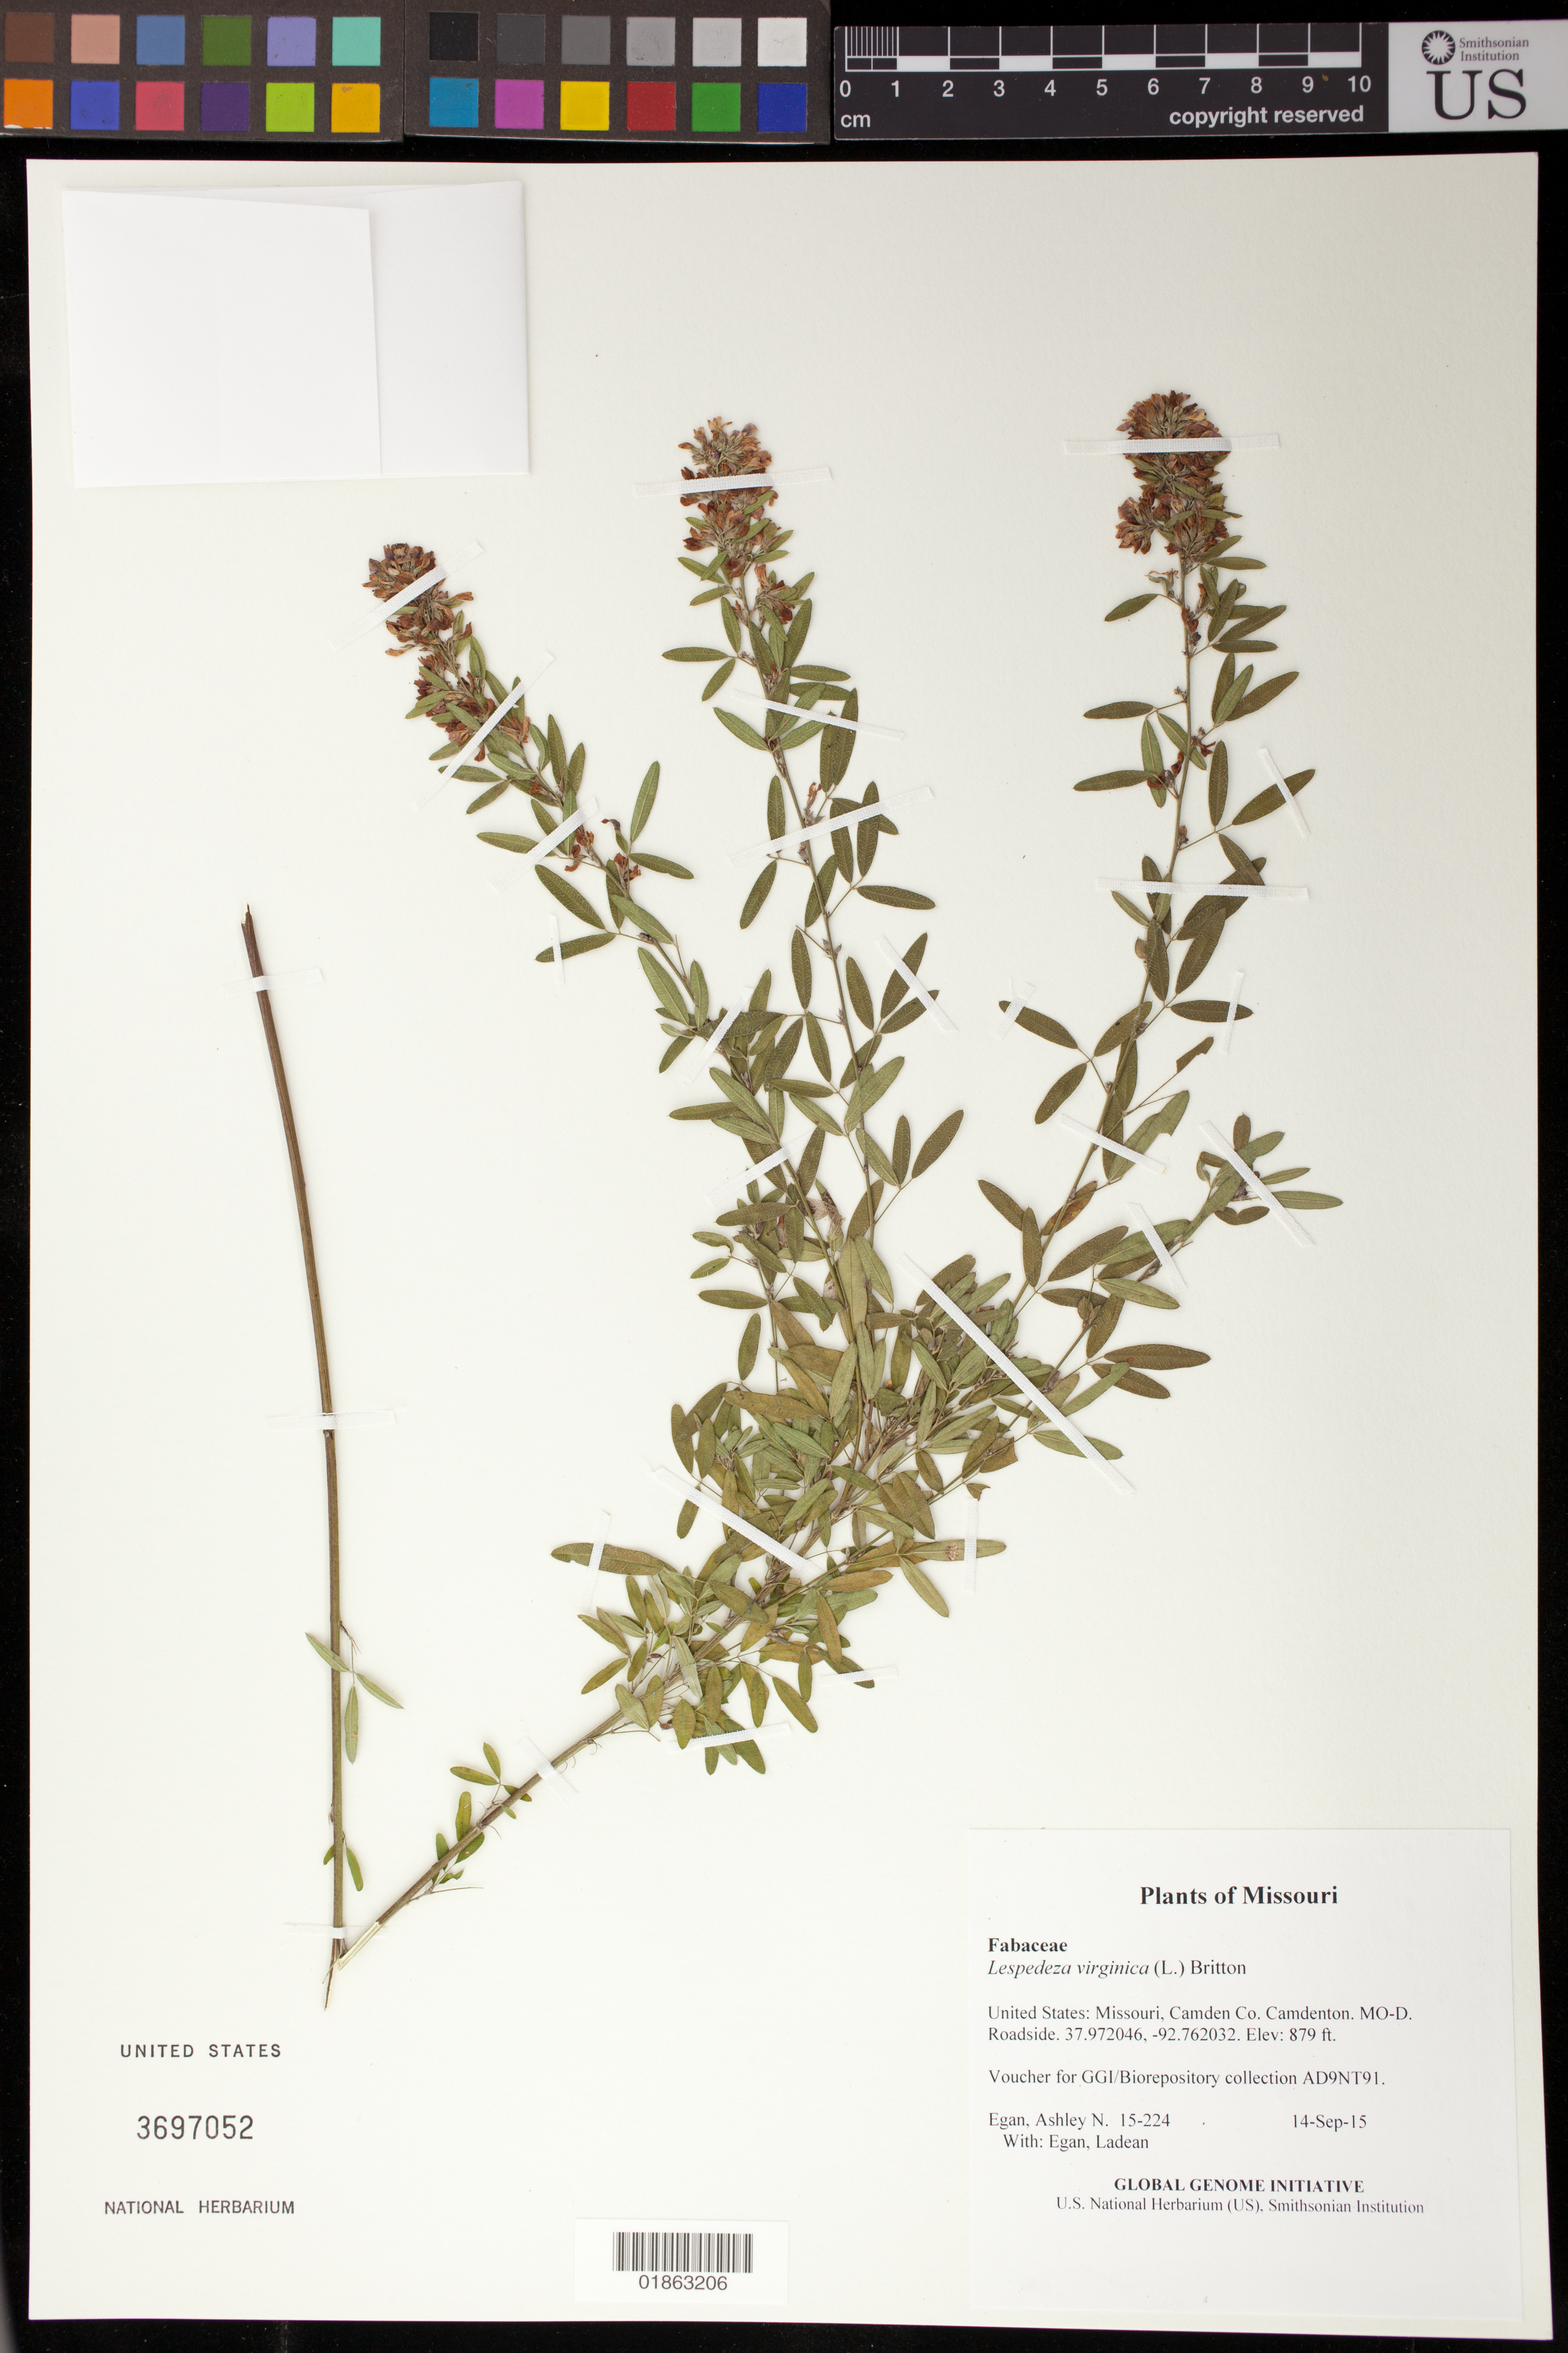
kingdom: Plantae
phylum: Tracheophyta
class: Magnoliopsida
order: Fabales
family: Fabaceae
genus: Lespedeza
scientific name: Lespedeza virginica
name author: (L.) Britton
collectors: A. N. Egan & L. Egan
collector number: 15-224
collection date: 2015-09-14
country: United States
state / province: Missouri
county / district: Camden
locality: Camdenton. MO-D. Roadside.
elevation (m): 268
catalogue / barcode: US 3697052